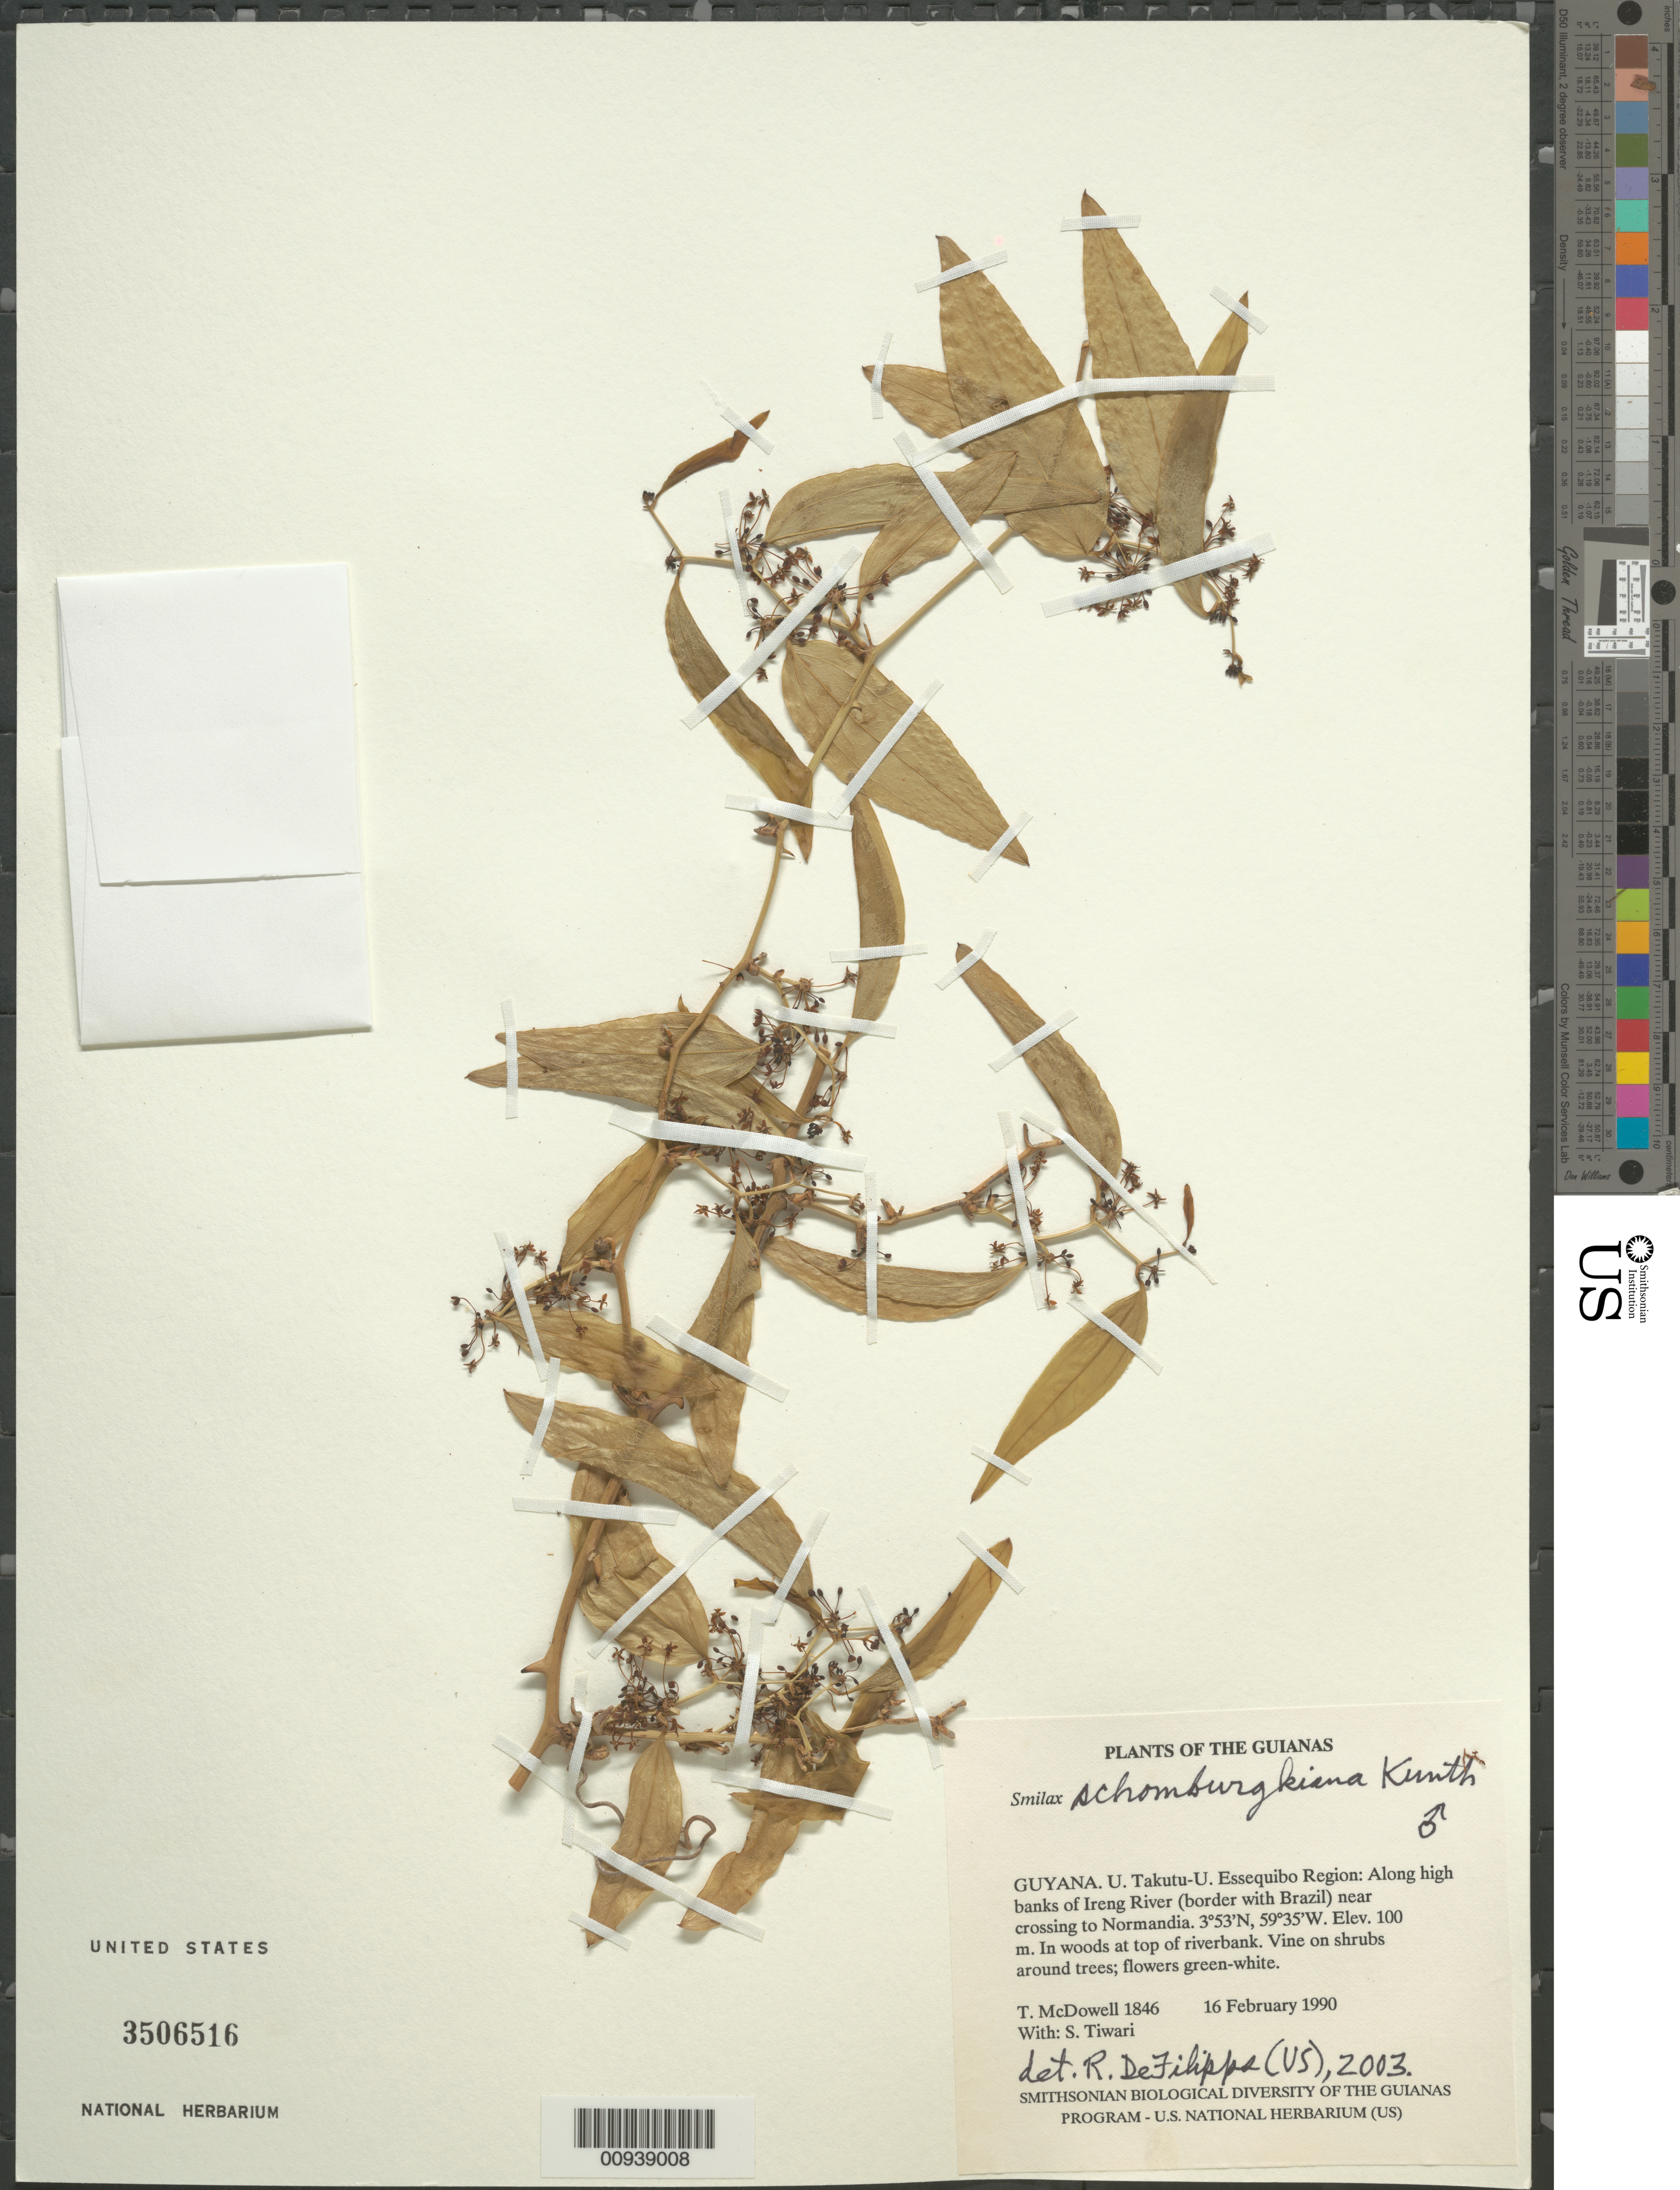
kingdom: Plantae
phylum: Tracheophyta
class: Liliopsida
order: Liliales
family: Smilacaceae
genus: Smilax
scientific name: Smilax schomburgkiana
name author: Kunth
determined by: DeFilipps, R. A.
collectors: T. McDowell & S. Tiwari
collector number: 1846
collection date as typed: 16 February 1990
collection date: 1990-02-16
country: Guyana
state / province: U. Takutu-U. Essequibo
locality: Along high banks of Ireng River (border with Brazil) near crossing to Normandia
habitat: In woods at top of riverbank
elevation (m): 100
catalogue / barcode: US 3506516